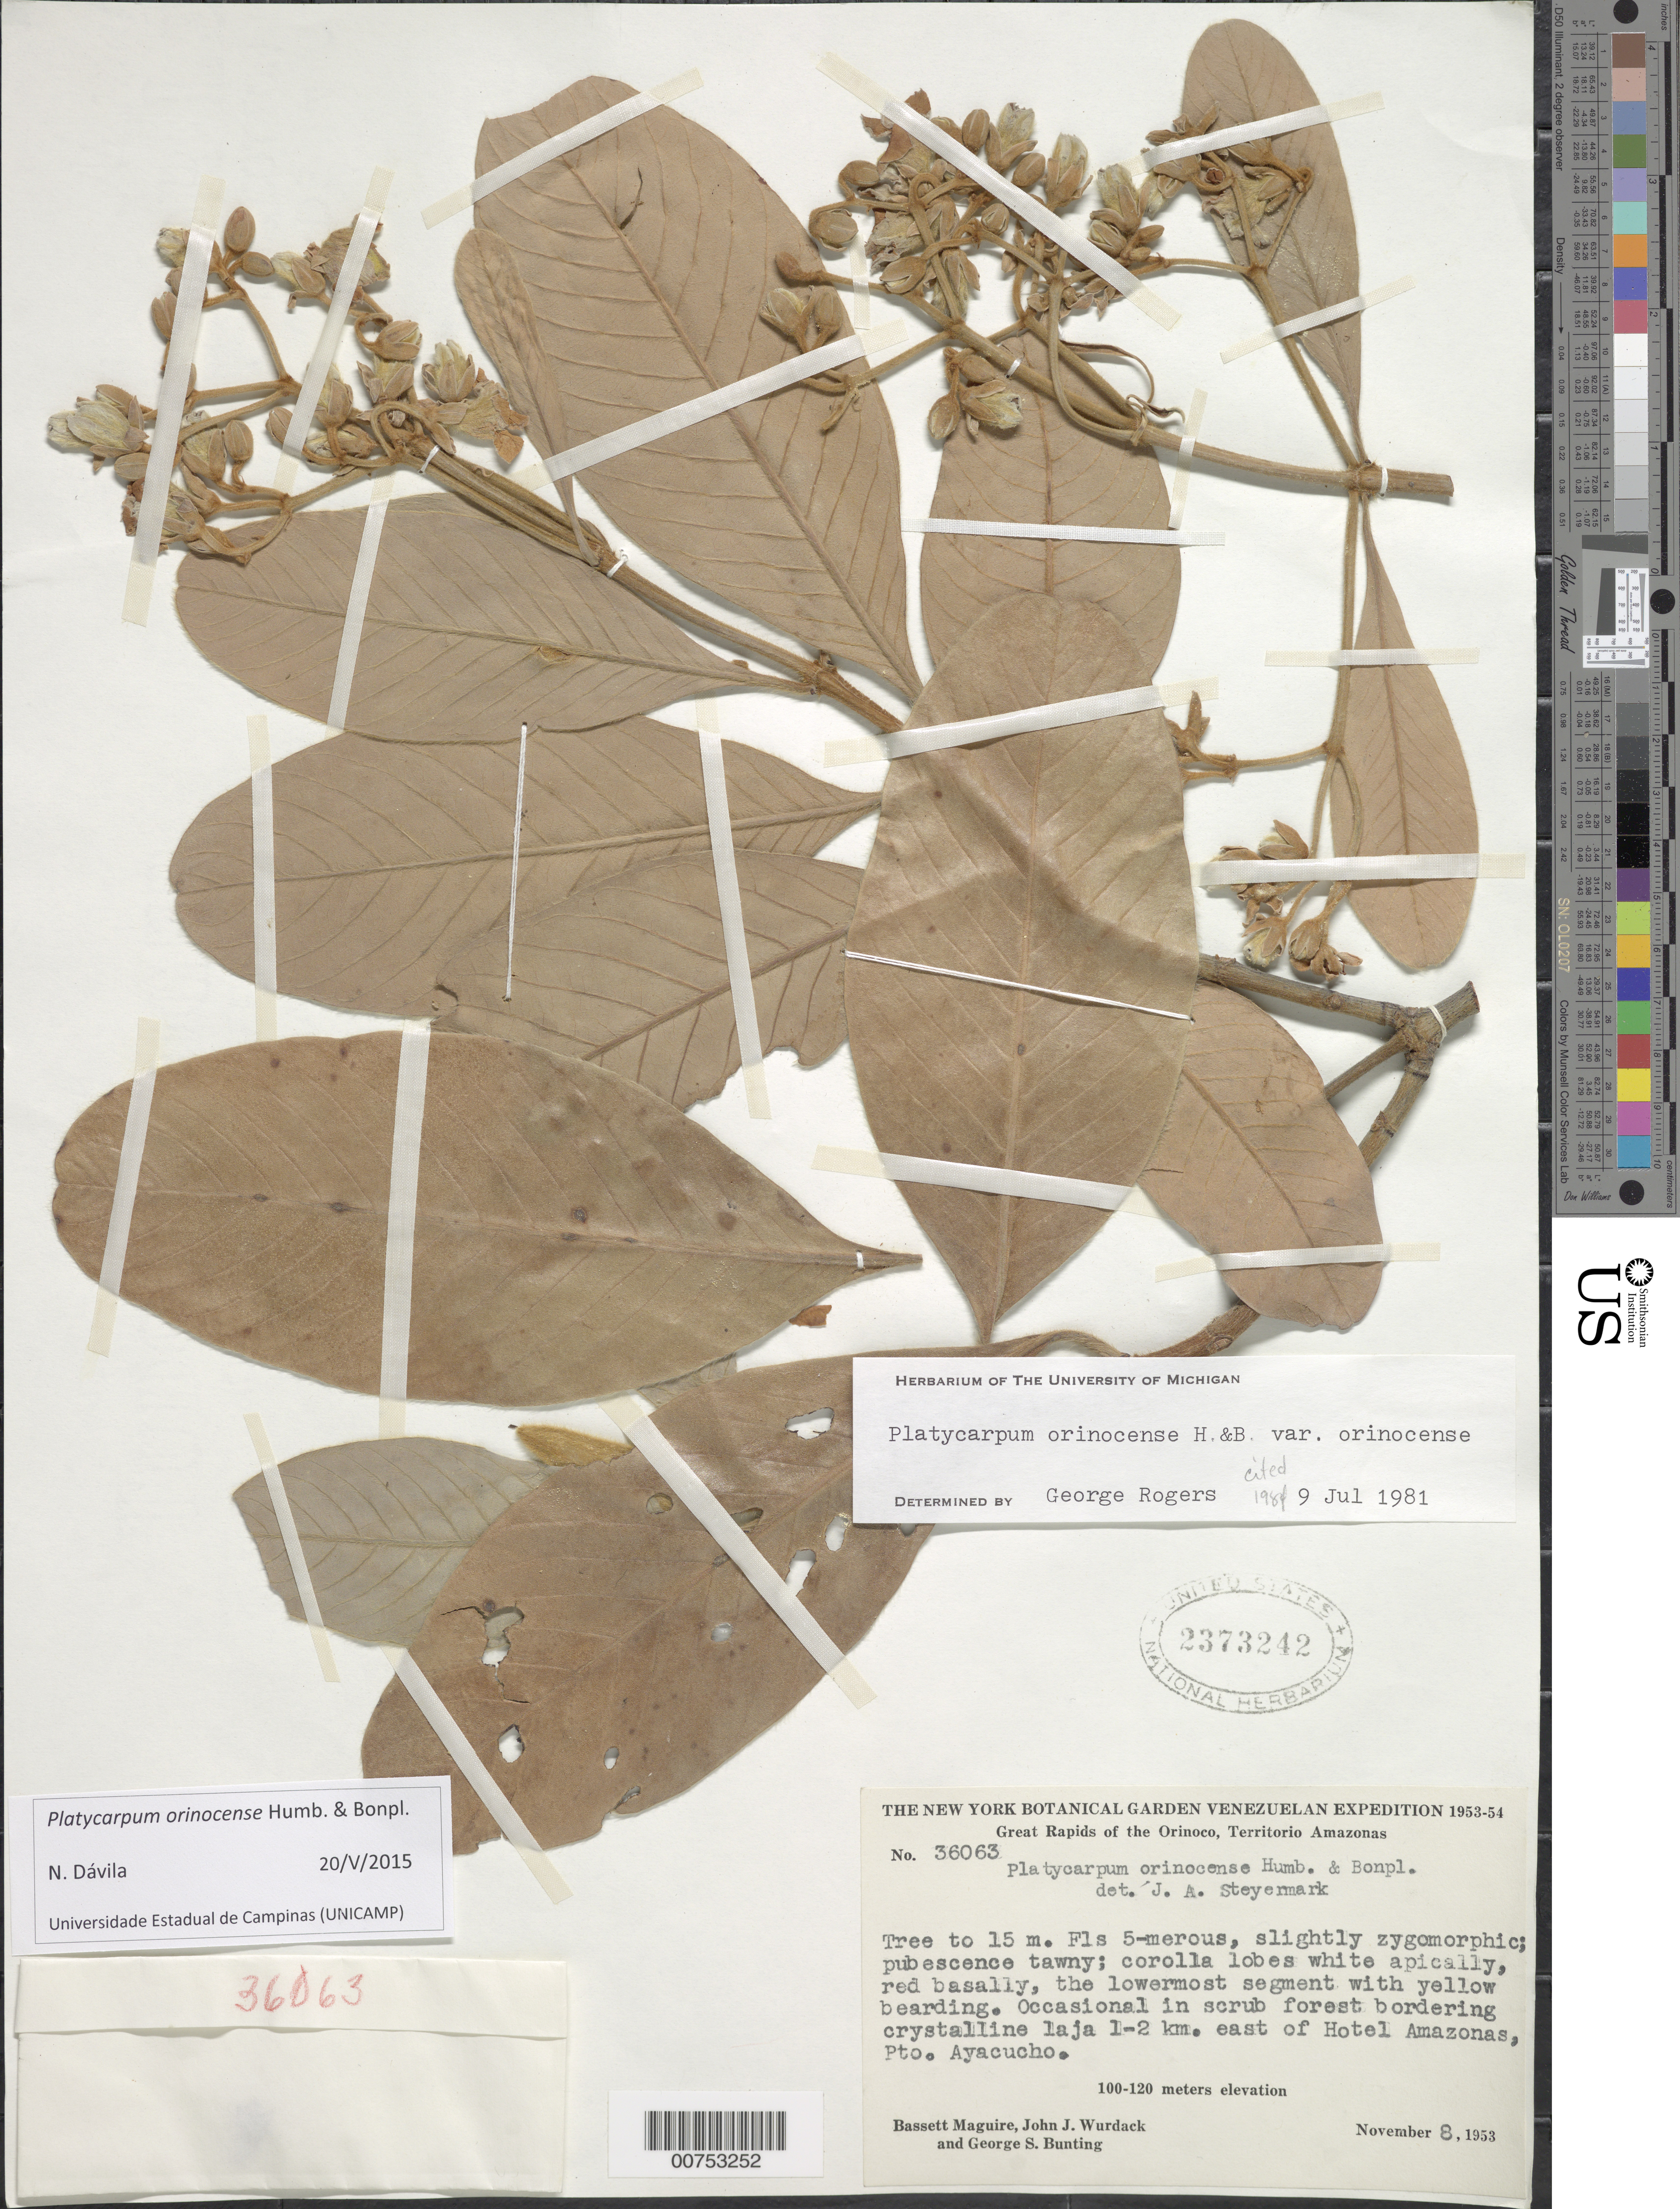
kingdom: Plantae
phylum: Tracheophyta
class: Magnoliopsida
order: Gentianales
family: Rubiaceae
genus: Platycarpum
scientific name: Platycarpum orinocense var. orinocense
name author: Bonpl.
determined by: Boom, B. M.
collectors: B. Maguire, J. J. Wurdack & G. S. Bunting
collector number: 36063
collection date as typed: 08 Nov 1953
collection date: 1953-11-08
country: Venezuela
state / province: Amazonas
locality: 1-2 km E of Hotel Amazonas, Pto. Ayacucho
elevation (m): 100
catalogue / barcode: US 2373242